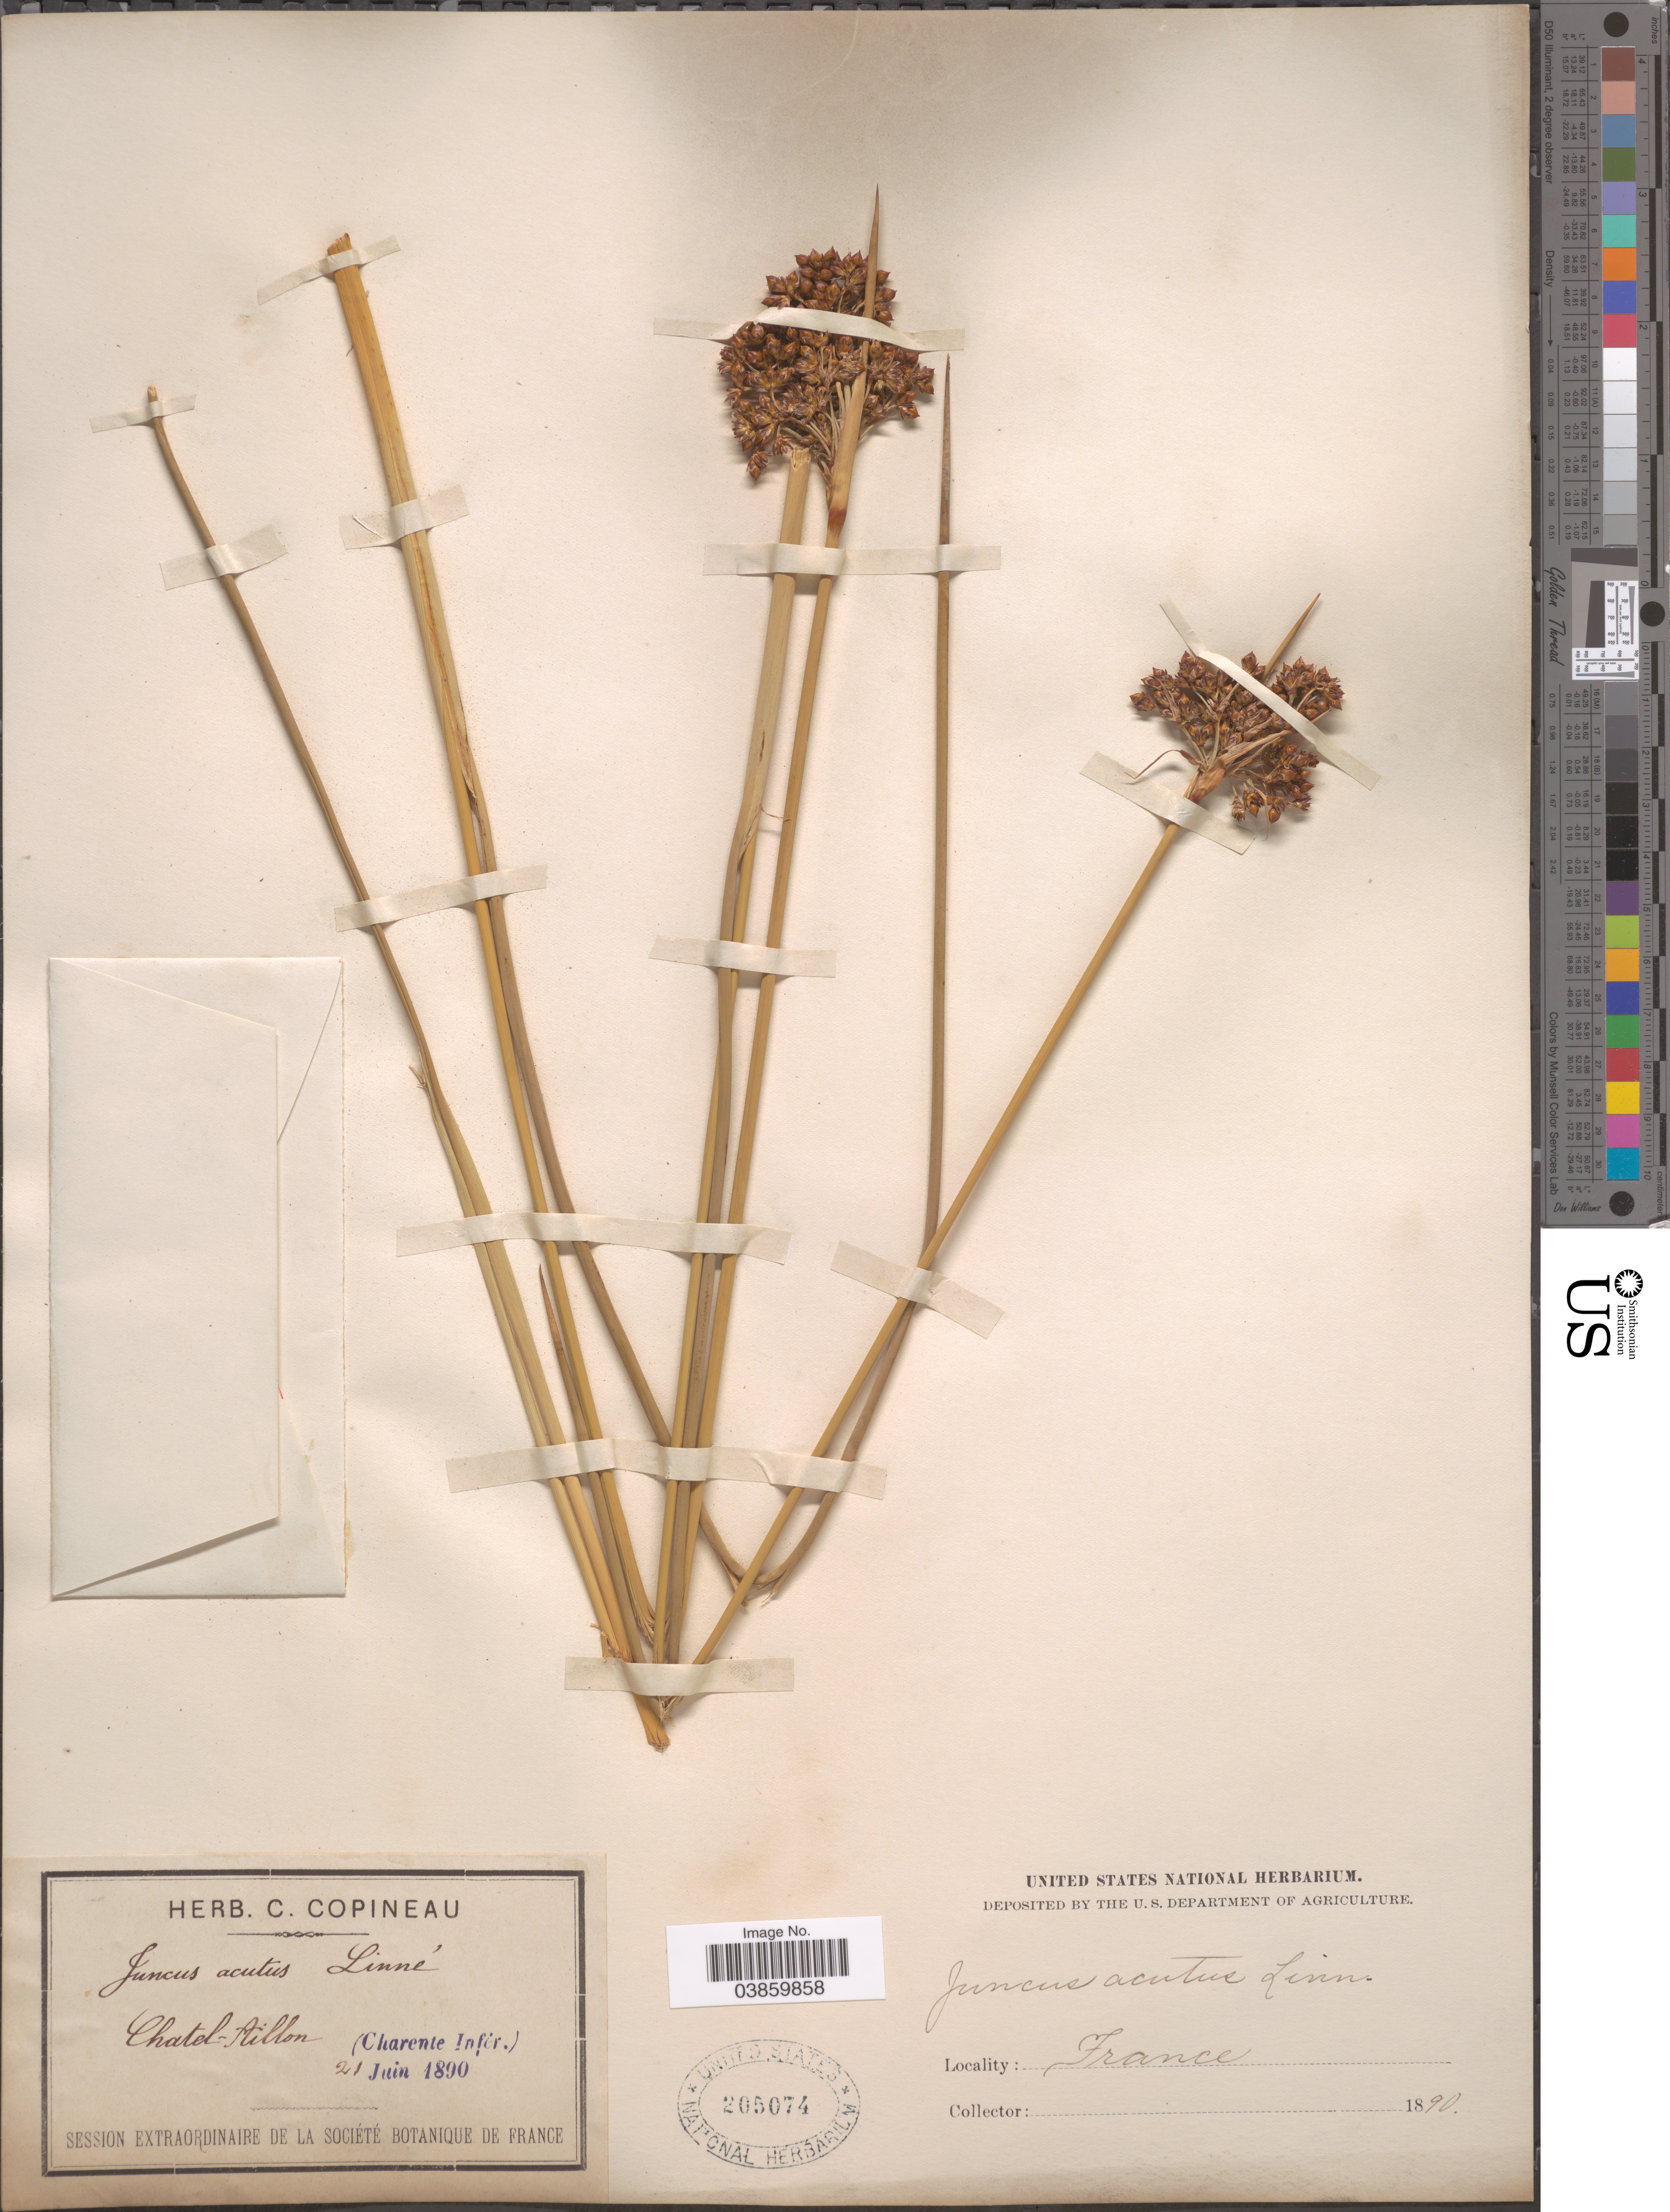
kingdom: Plantae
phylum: Tracheophyta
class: Liliopsida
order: Poales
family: Juncaceae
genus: Juncus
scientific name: Juncus acutus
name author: L.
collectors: ex herb. C. Copineau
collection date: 1890-06-21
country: France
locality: Chatel-Aillon (Charente Infér.).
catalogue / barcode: US 205074